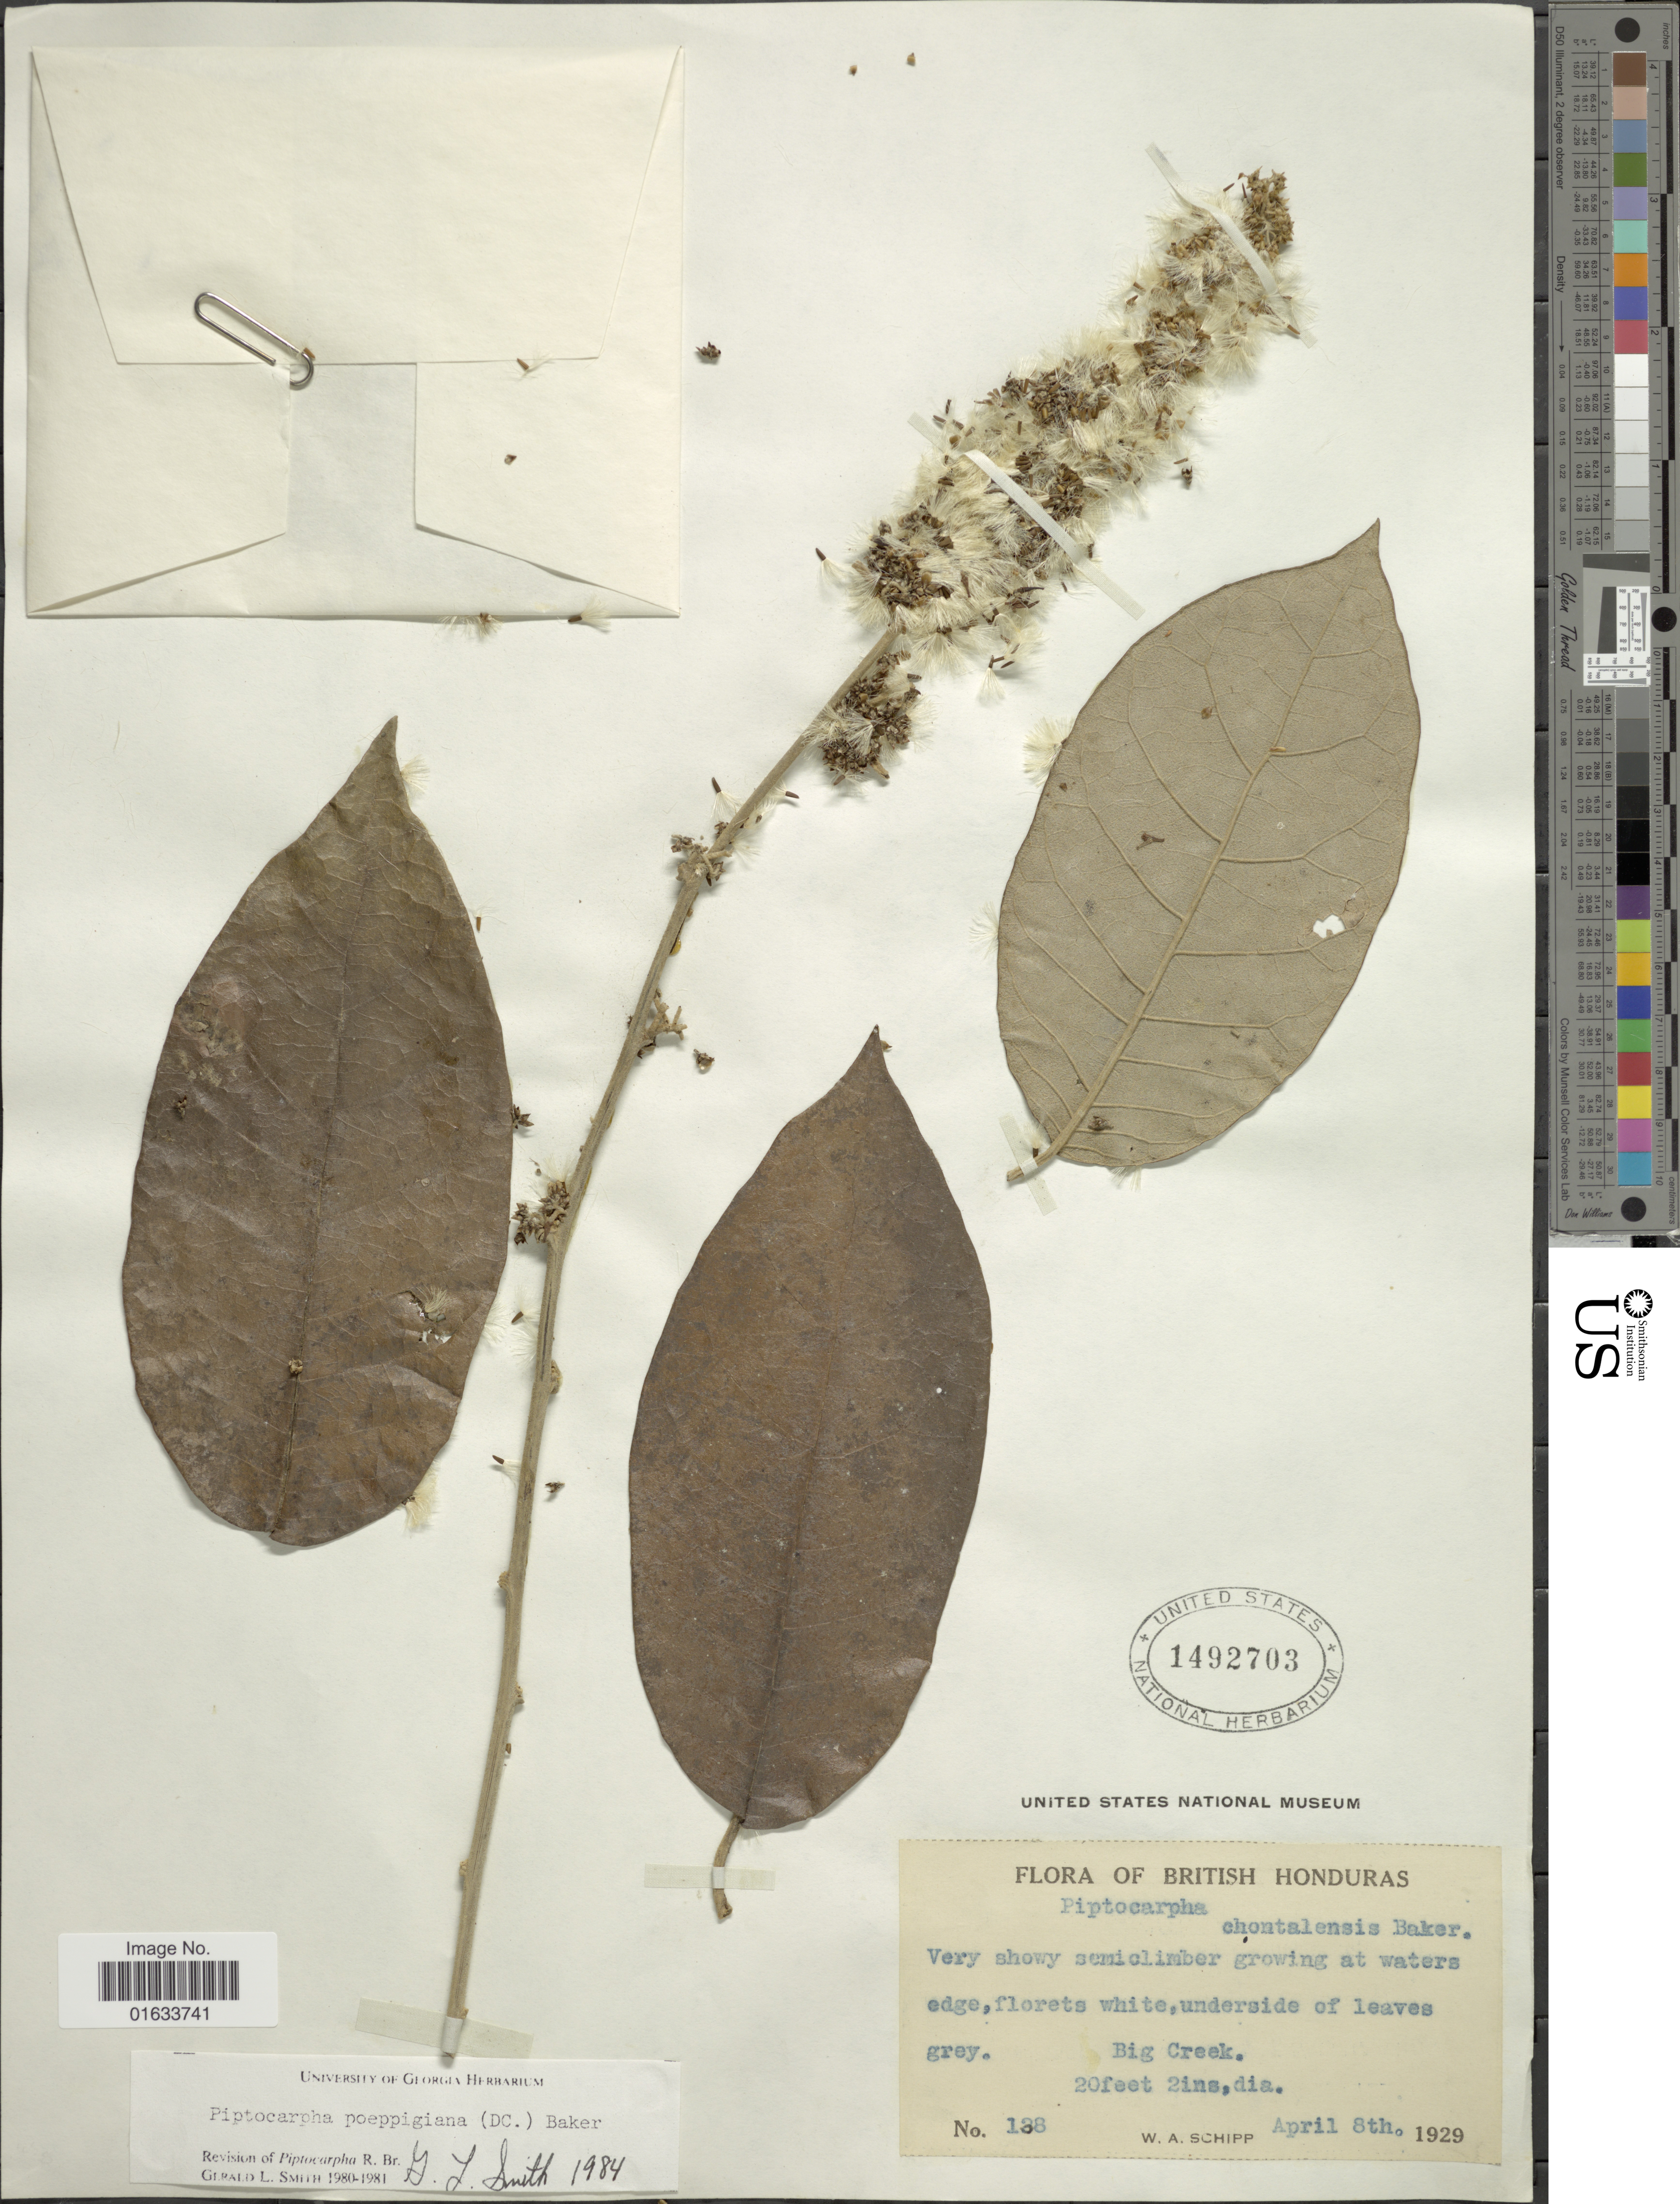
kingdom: Plantae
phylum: Tracheophyta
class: Magnoliopsida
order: Asterales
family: Asteraceae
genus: Piptocarpha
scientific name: Piptocarpha poeppigiana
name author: (DC.) Baker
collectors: W. Schipp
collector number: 138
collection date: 1929-04-08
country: Belize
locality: British Honduras. Big Creek.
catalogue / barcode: US 1492703